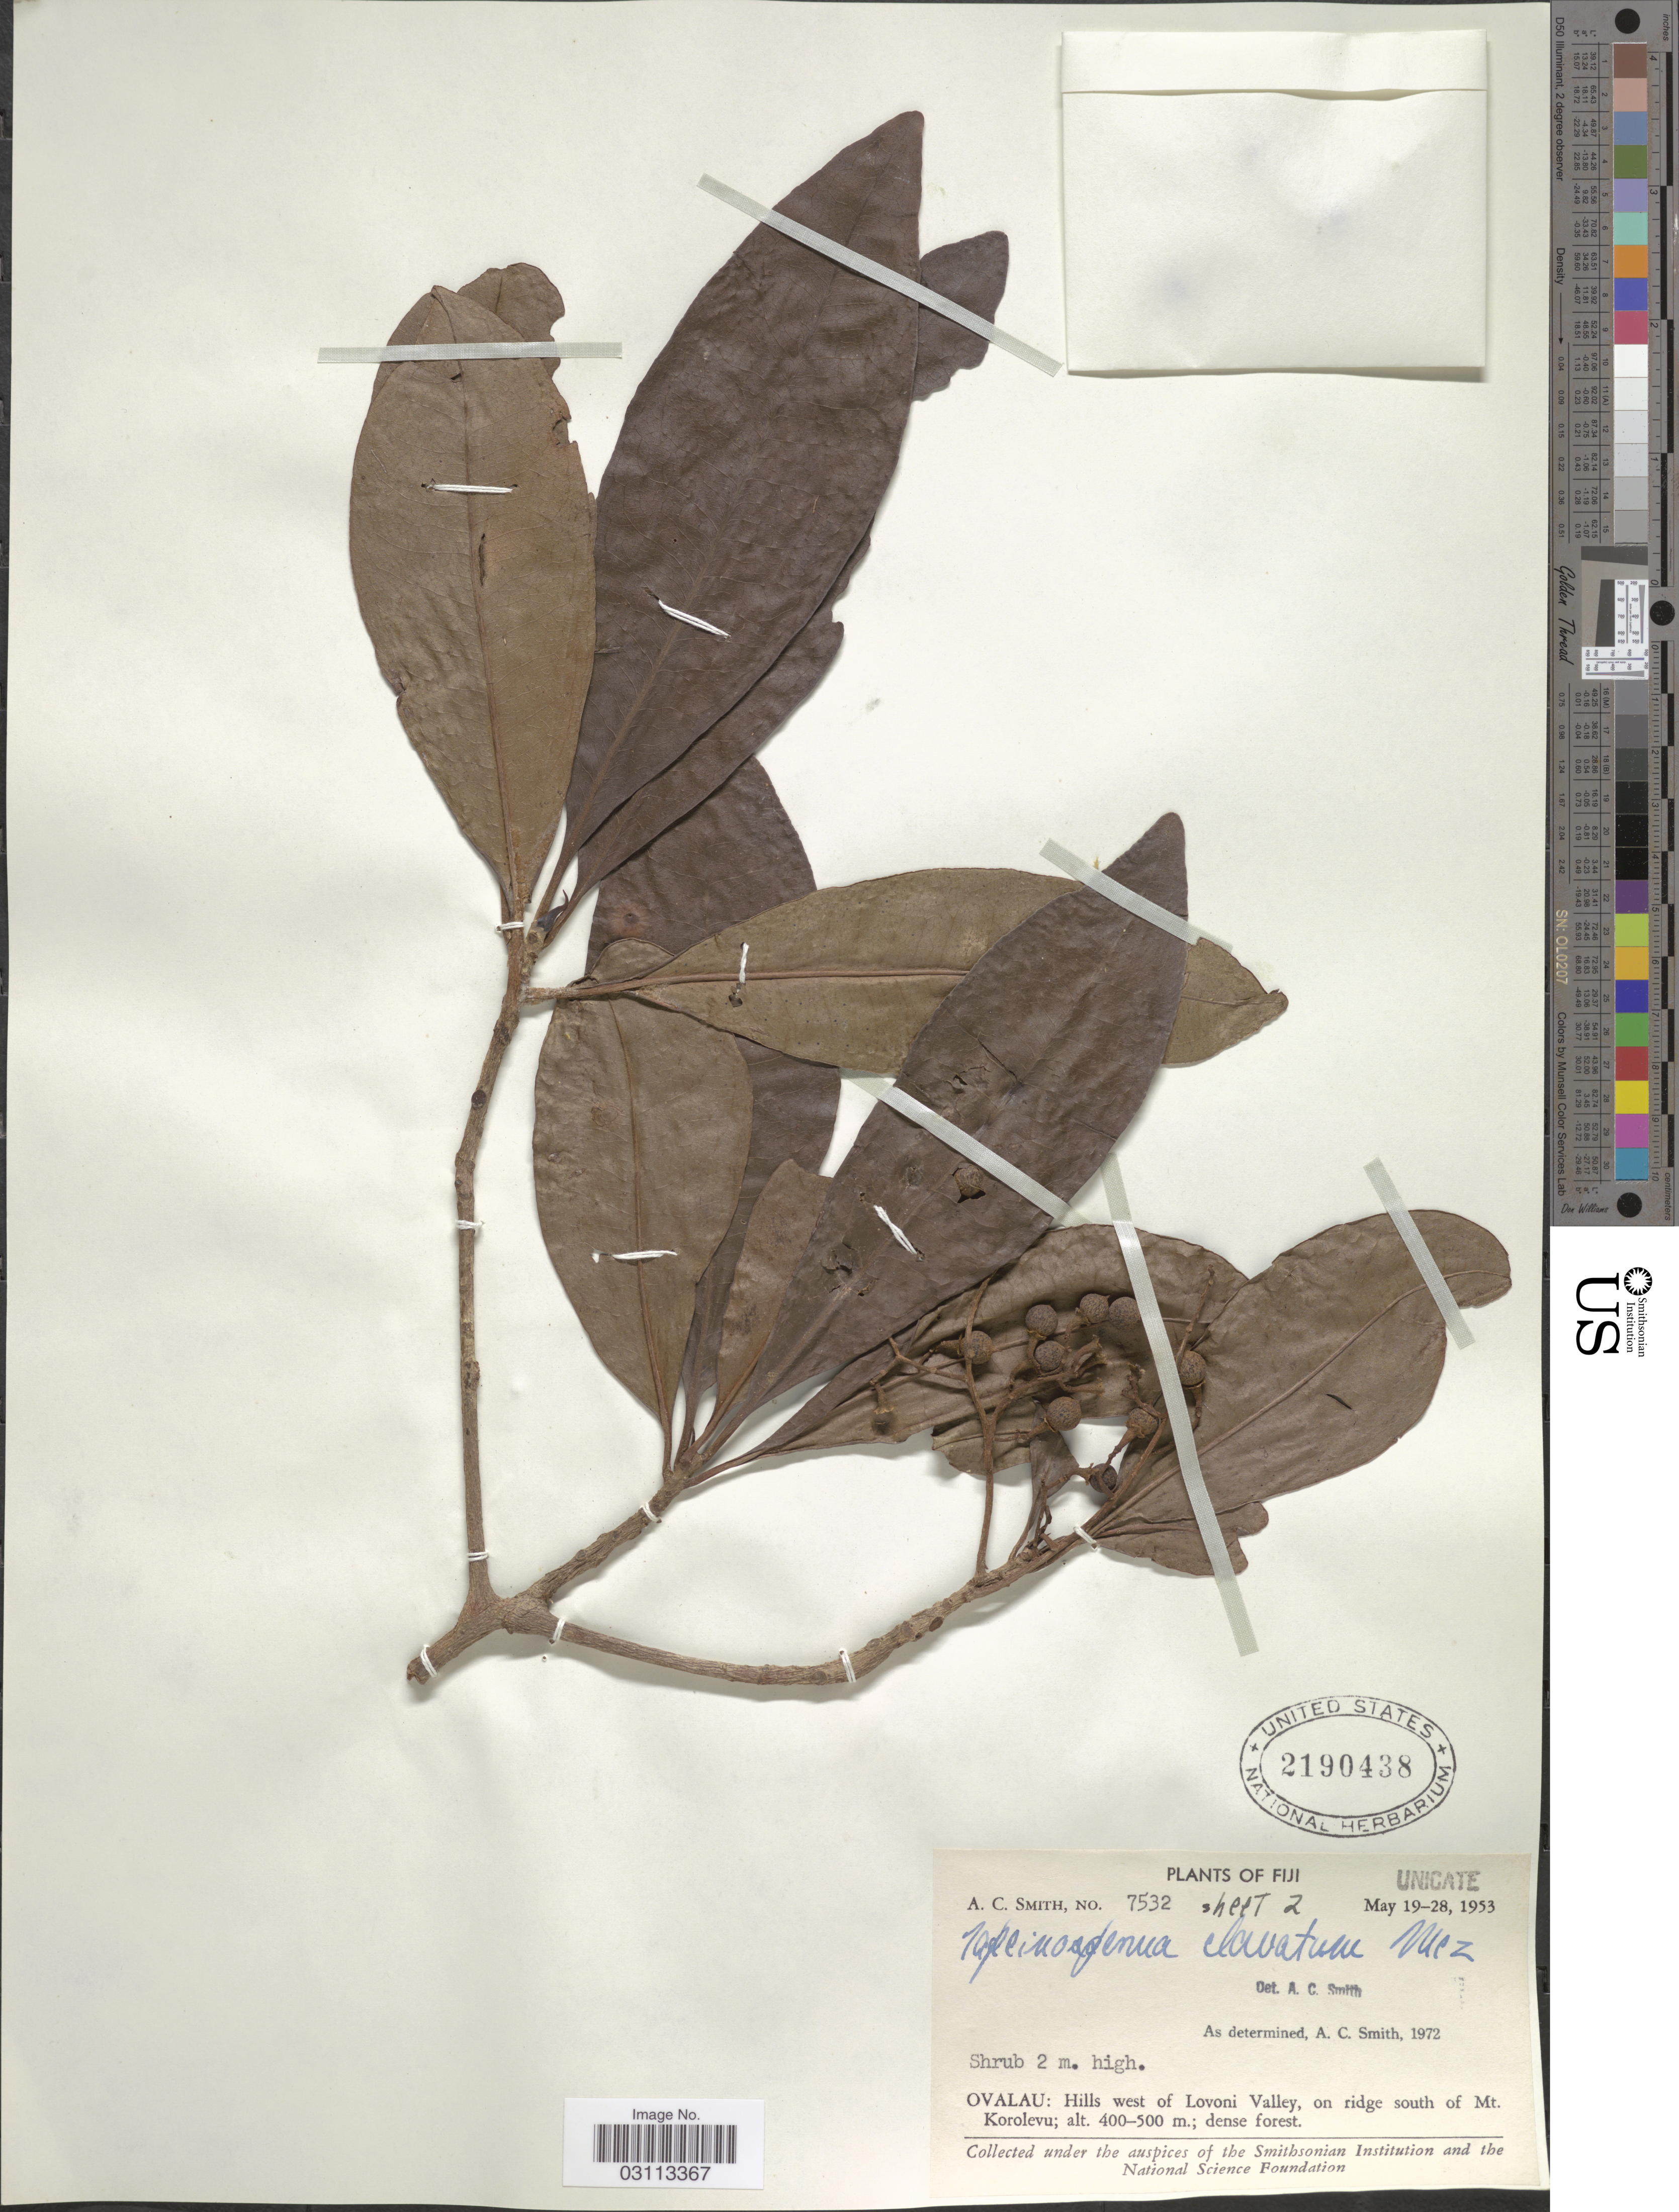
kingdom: Plantae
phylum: Tracheophyta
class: Magnoliopsida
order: Ericales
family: Primulaceae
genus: Tapeinosperma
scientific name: Tapeinosperma clavatum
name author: Mez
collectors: A. C. Smith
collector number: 7532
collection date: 1953-05-19/1953-05-28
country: Fiji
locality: Ovalau: Hills west of Lovoni Valley, on ridge south of Mt. Korolevu.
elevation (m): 400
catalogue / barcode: US 2190438